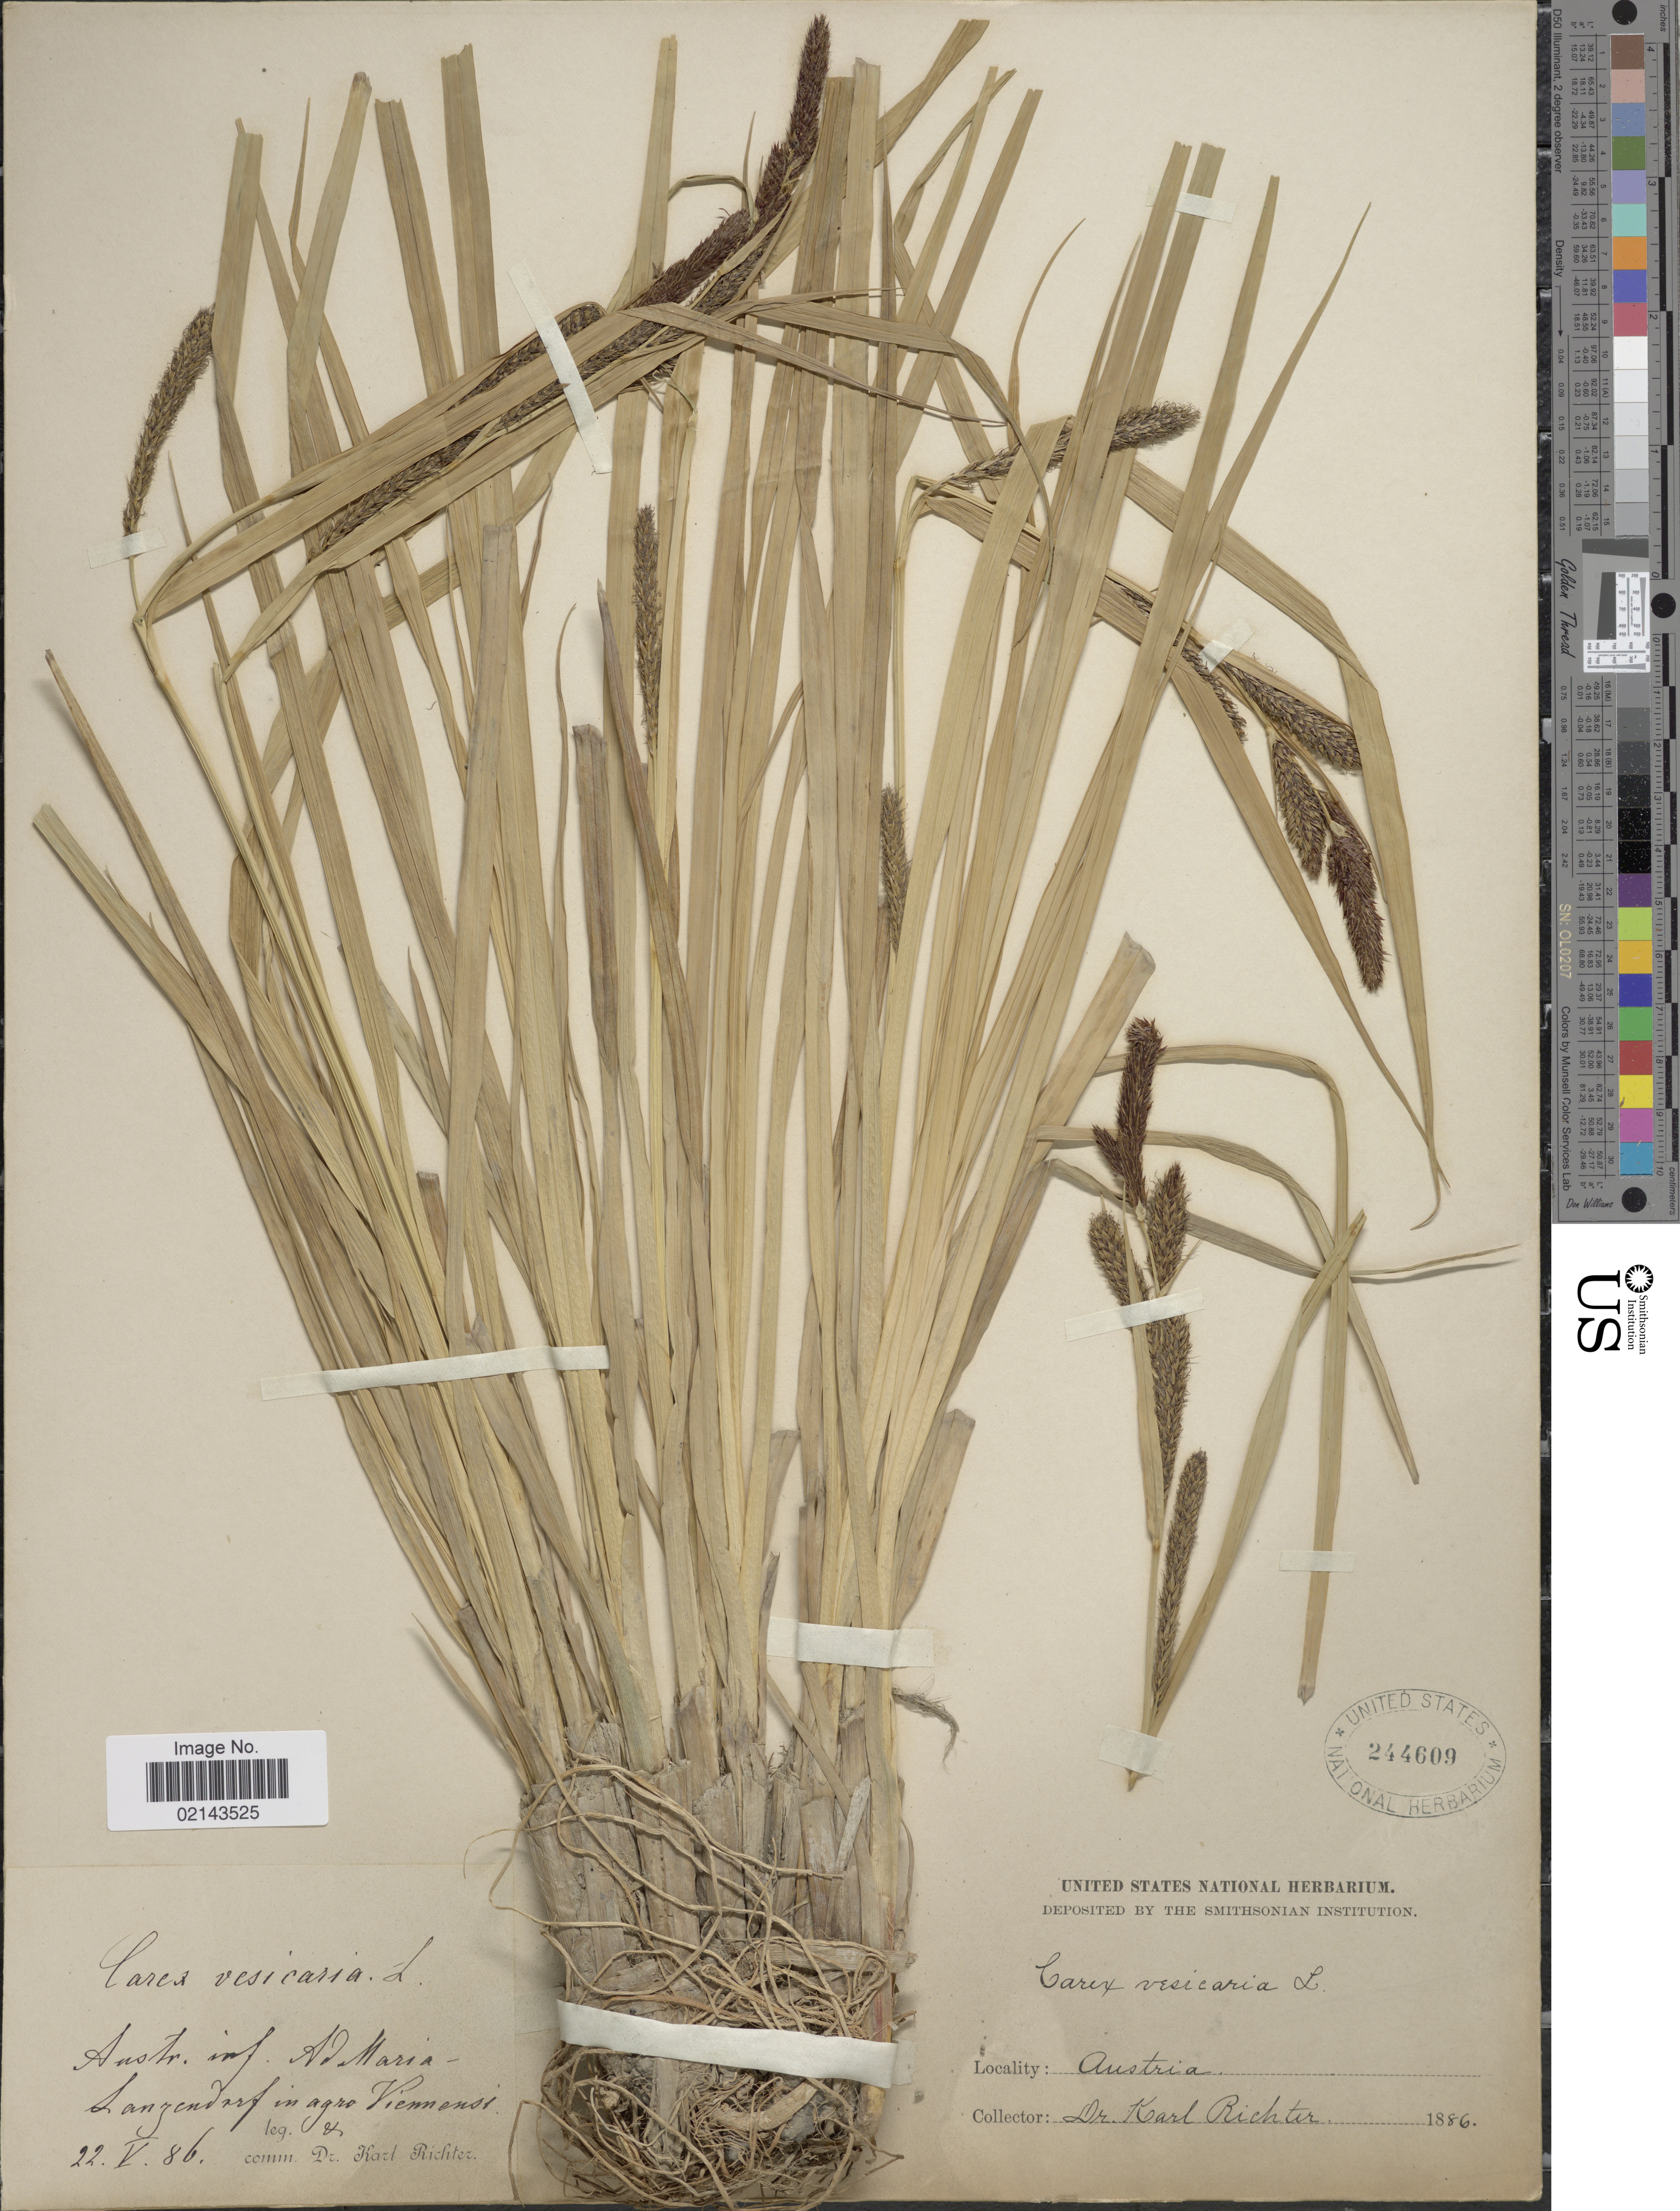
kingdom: Plantae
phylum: Tracheophyta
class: Liliopsida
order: Poales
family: Cyperaceae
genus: Carex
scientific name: Carex vesicaria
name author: L.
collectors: K. Richter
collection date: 1886-05-22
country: Austria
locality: Austr. inf Ad Maria - Lanzendorf in agro Viennenst [interpreted]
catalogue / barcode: US 244609